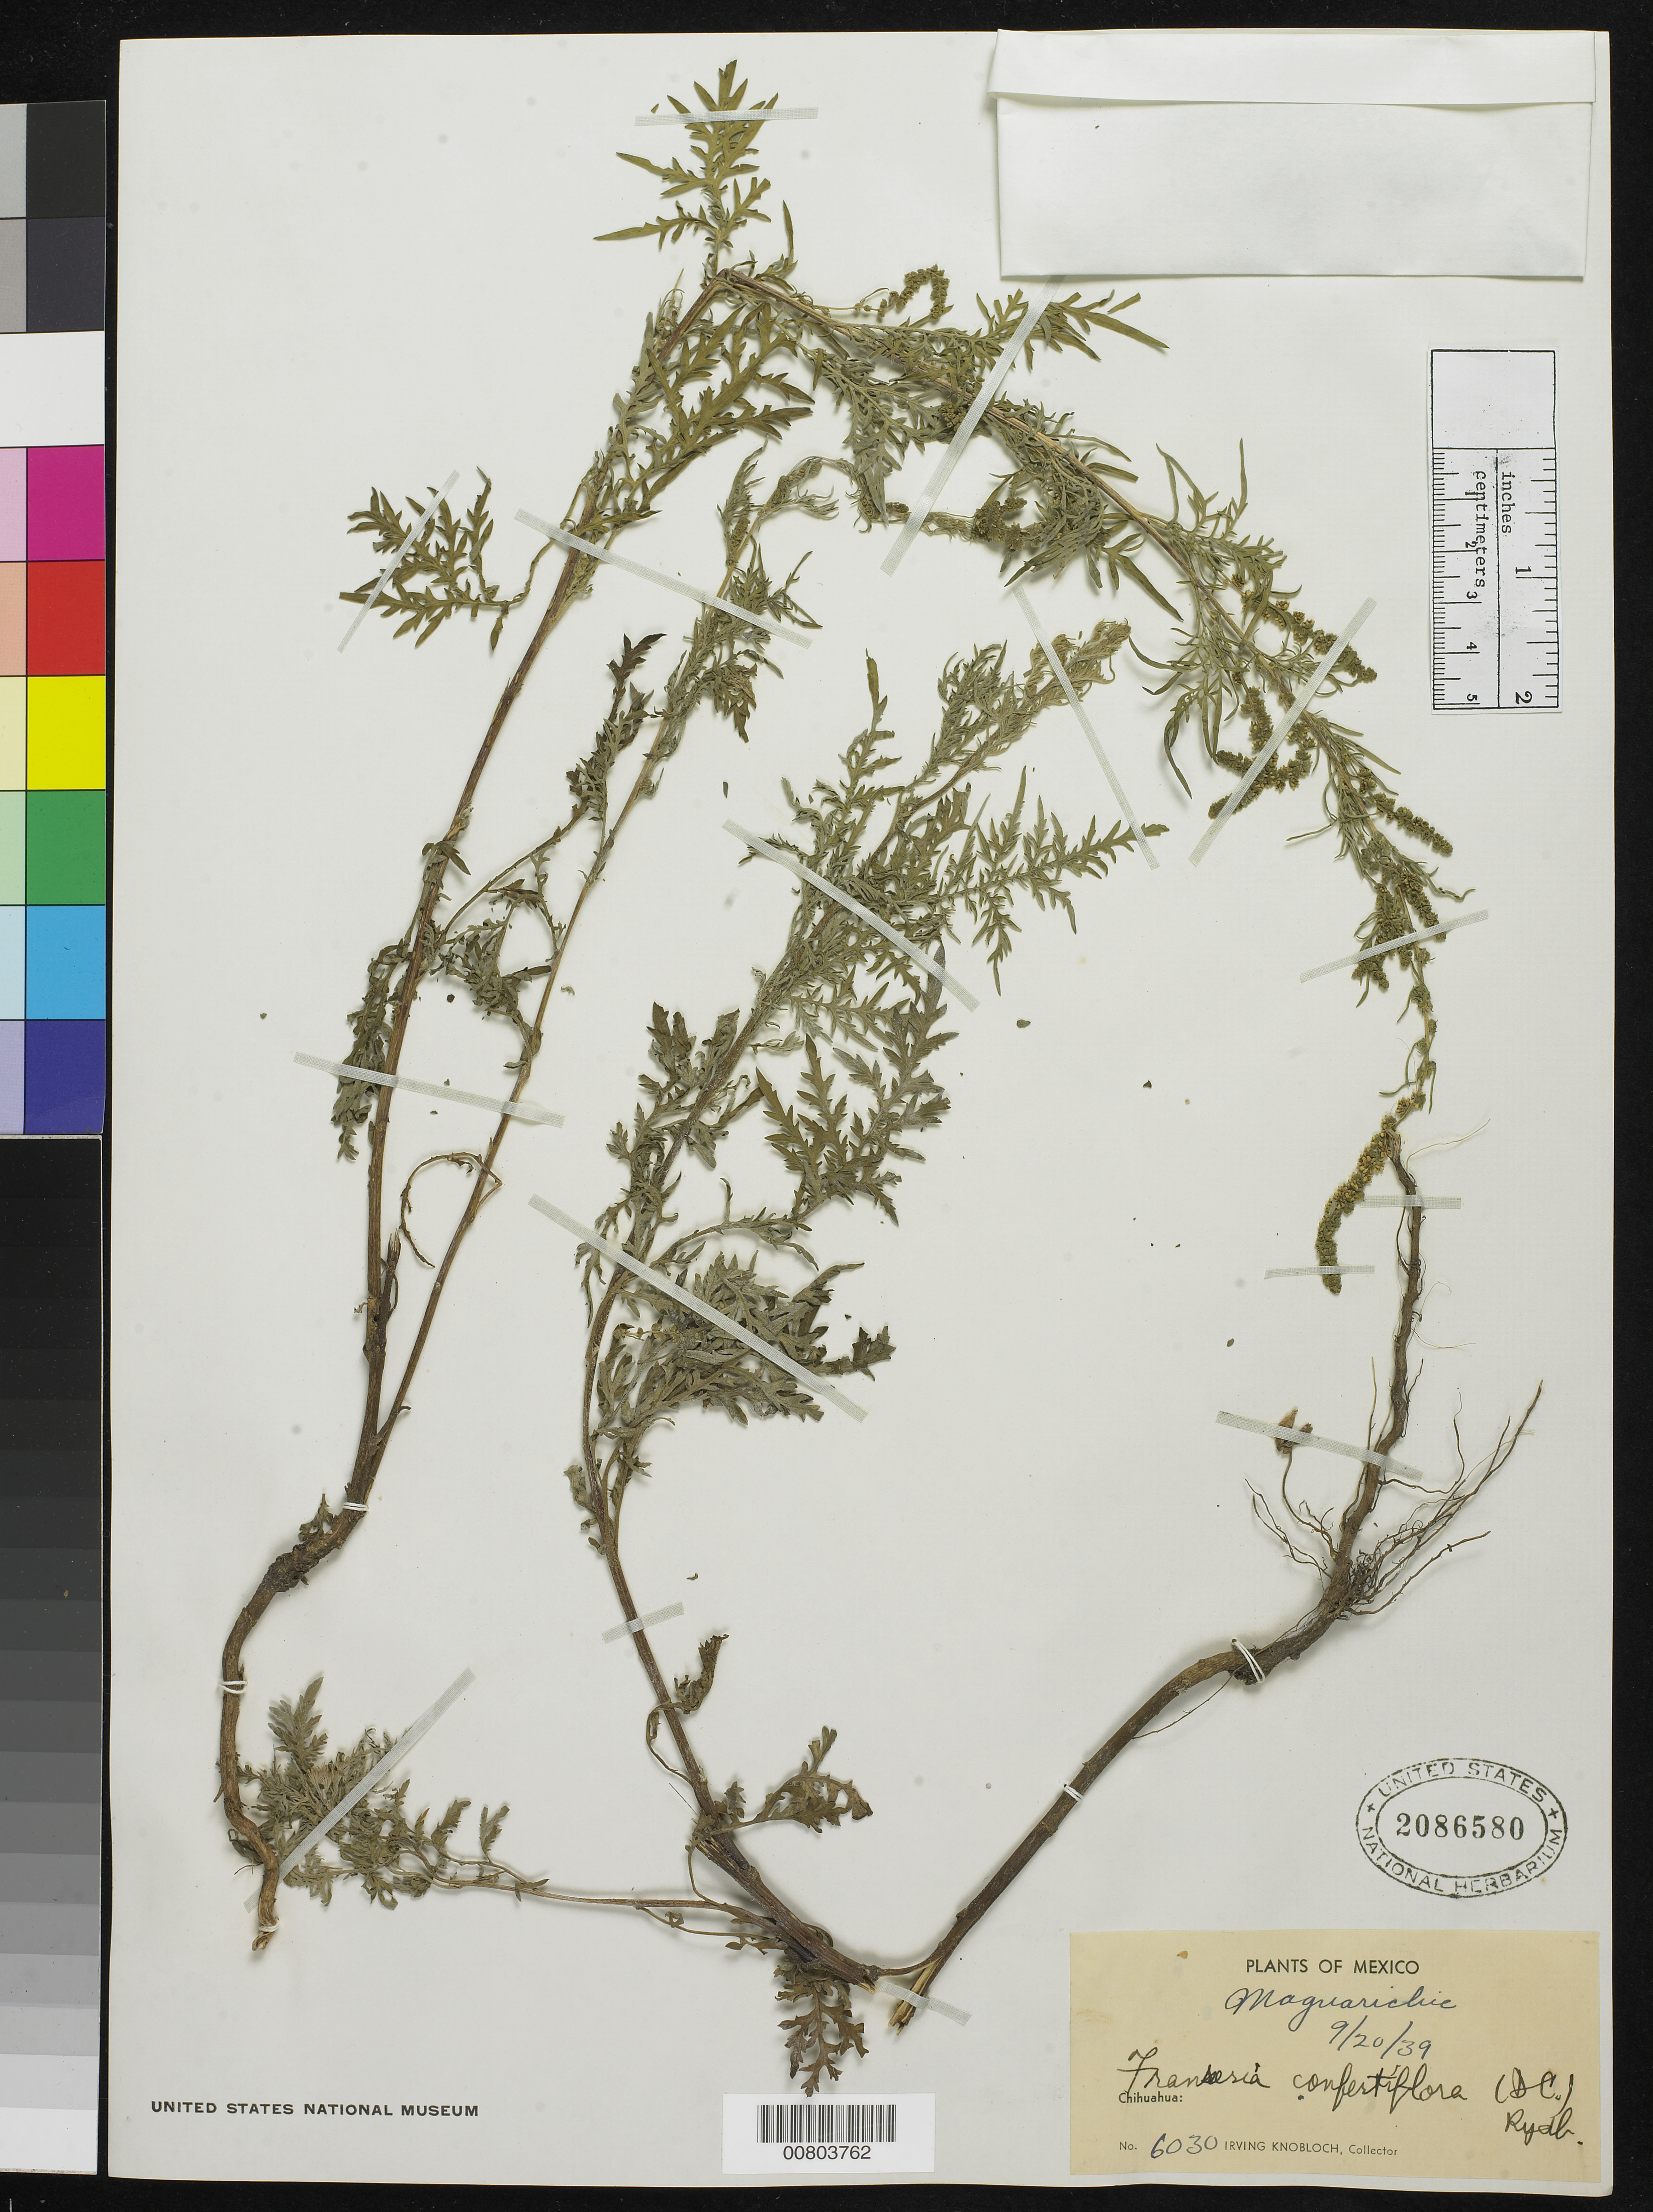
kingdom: Plantae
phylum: Tracheophyta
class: Magnoliopsida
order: Asterales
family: Asteraceae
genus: Franseria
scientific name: Franseria confertiflora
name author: (DC.) Rydb.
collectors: I. W. Knobloch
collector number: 6030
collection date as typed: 20 Sep 1939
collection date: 1939-09-20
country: Mexico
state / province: Chihuahua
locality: Maguarichic, Chihuahua.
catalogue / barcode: US 2086580